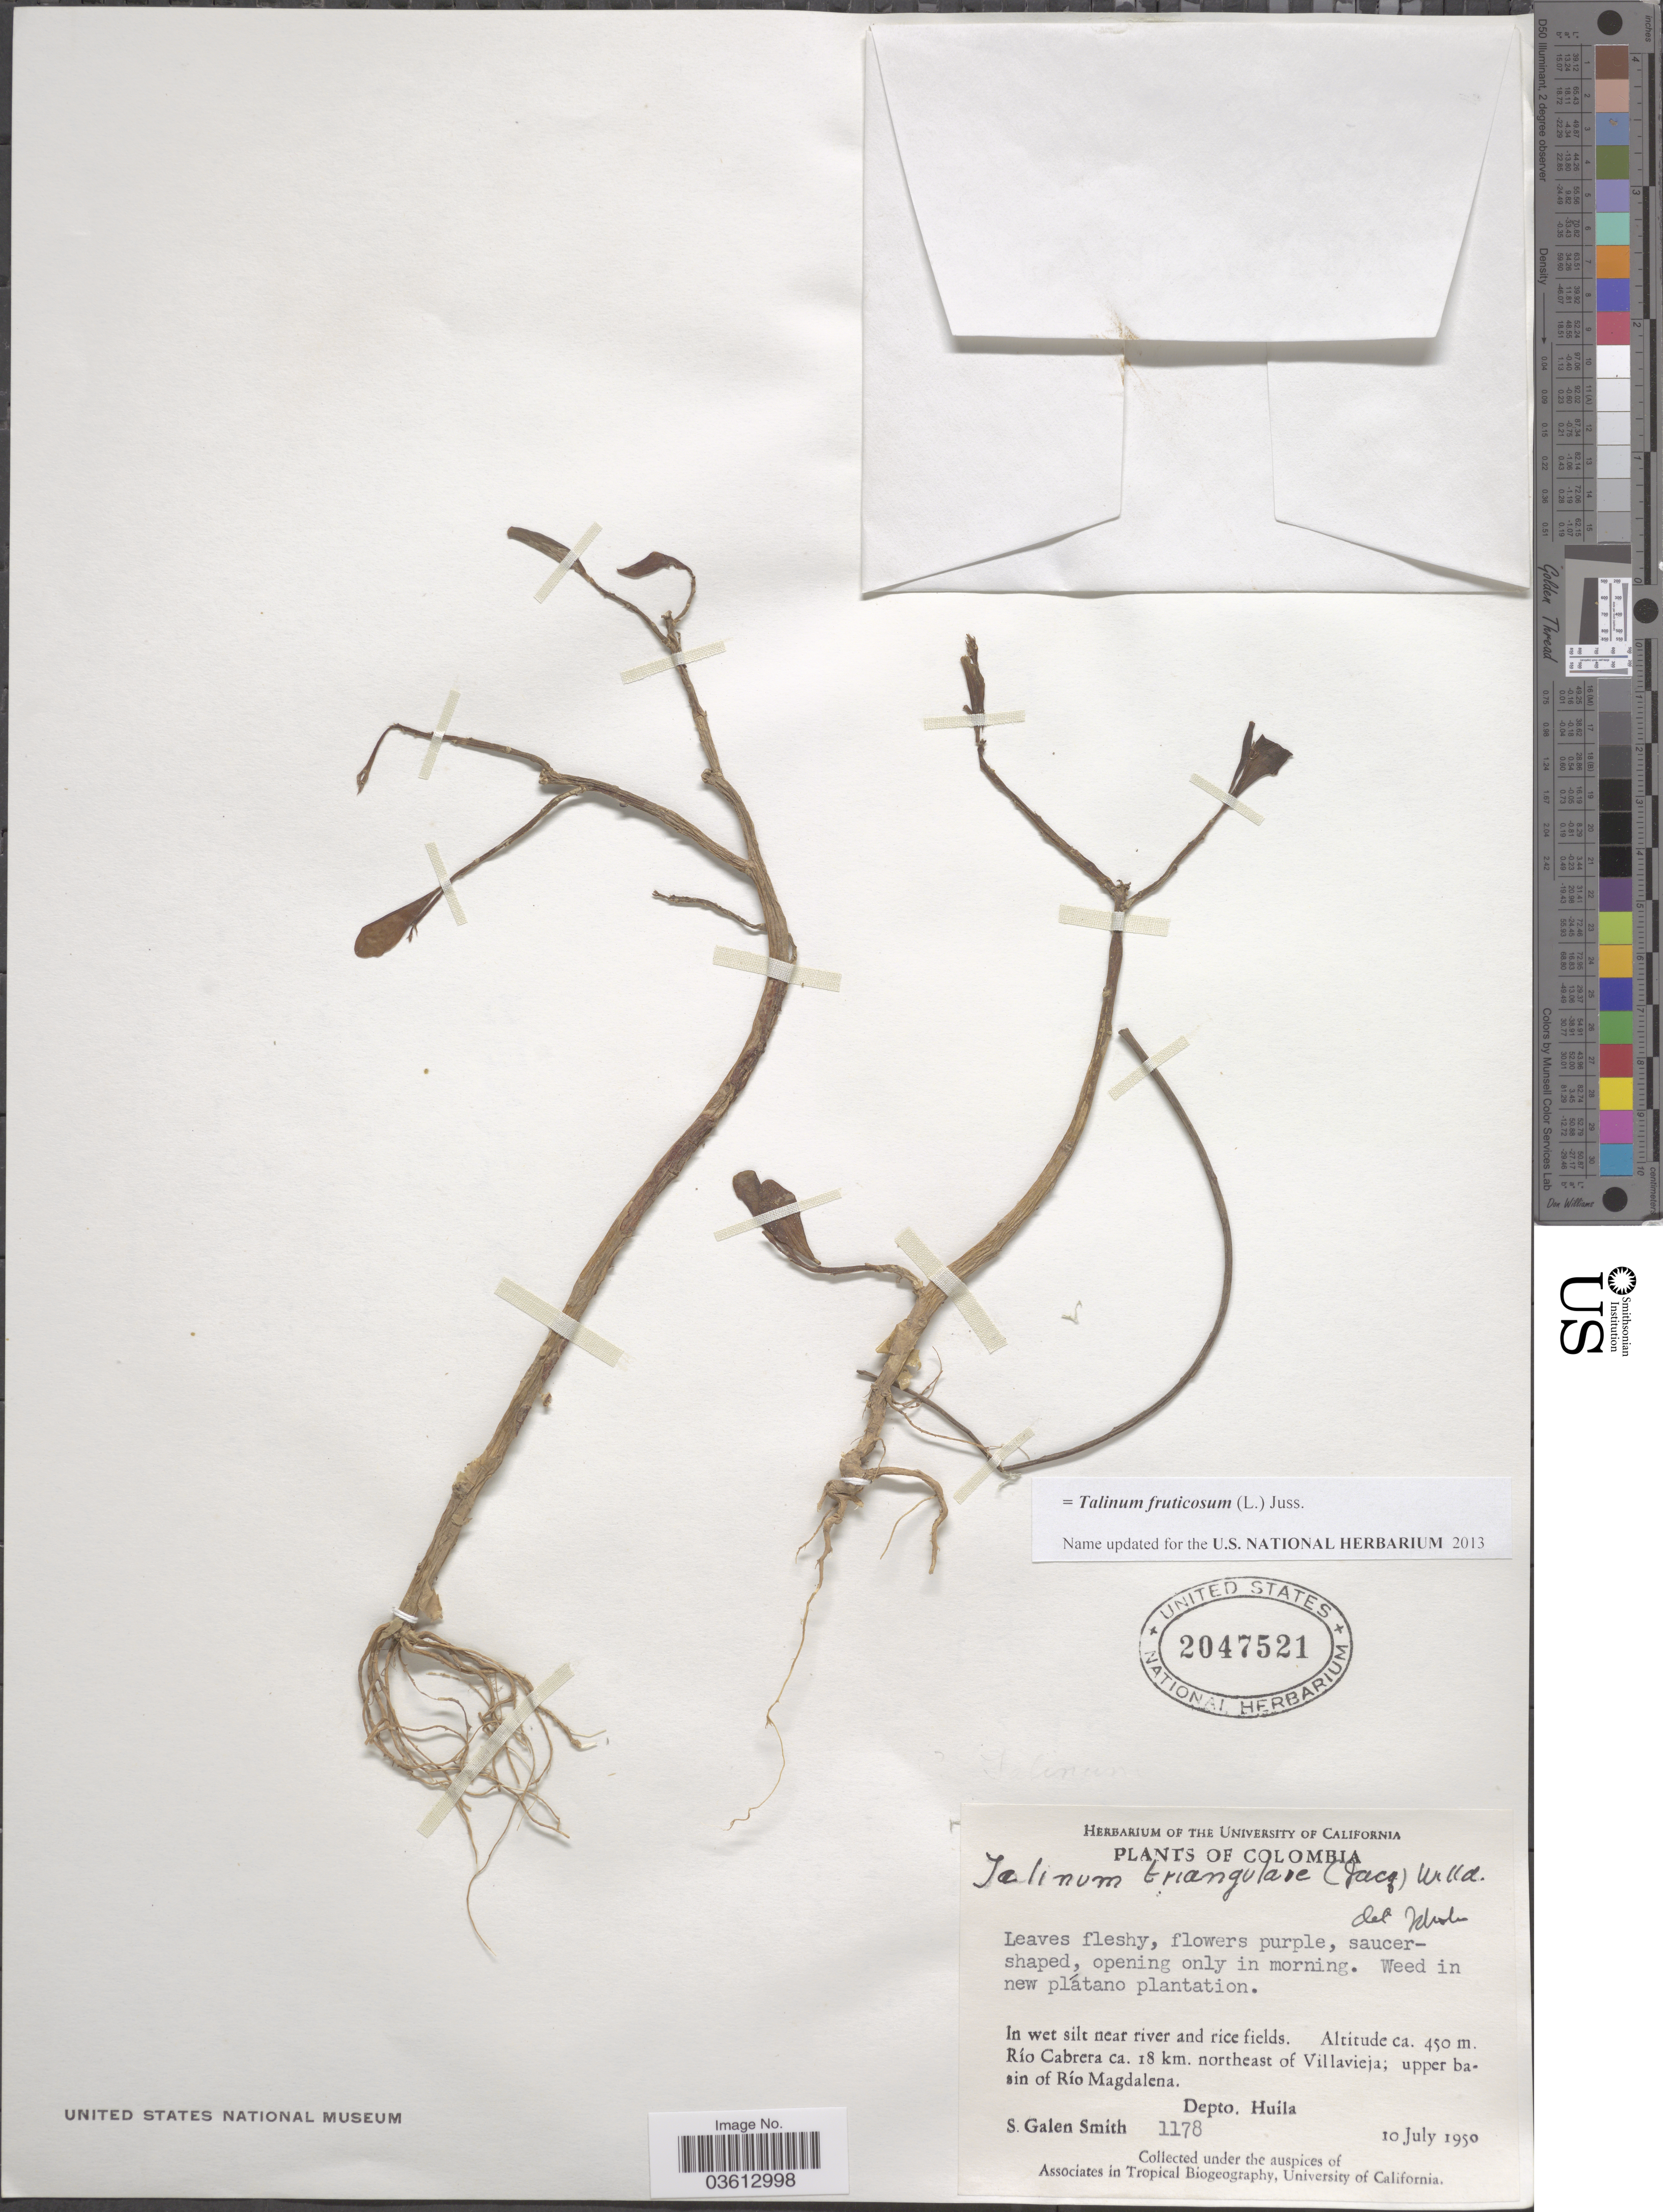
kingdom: Plantae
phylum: Tracheophyta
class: Magnoliopsida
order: Caryophyllales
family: Talinaceae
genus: Talinum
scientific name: Talinum fruticosum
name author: (L.) Juss.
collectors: S. G. Smith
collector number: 1178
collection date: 1950-07-10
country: Colombia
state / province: Huila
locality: Río Cabrera ca. 18 km. northeast of Villavieja; upper basin of Río Magdalena. Depto. Huila.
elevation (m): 450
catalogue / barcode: US 2047521